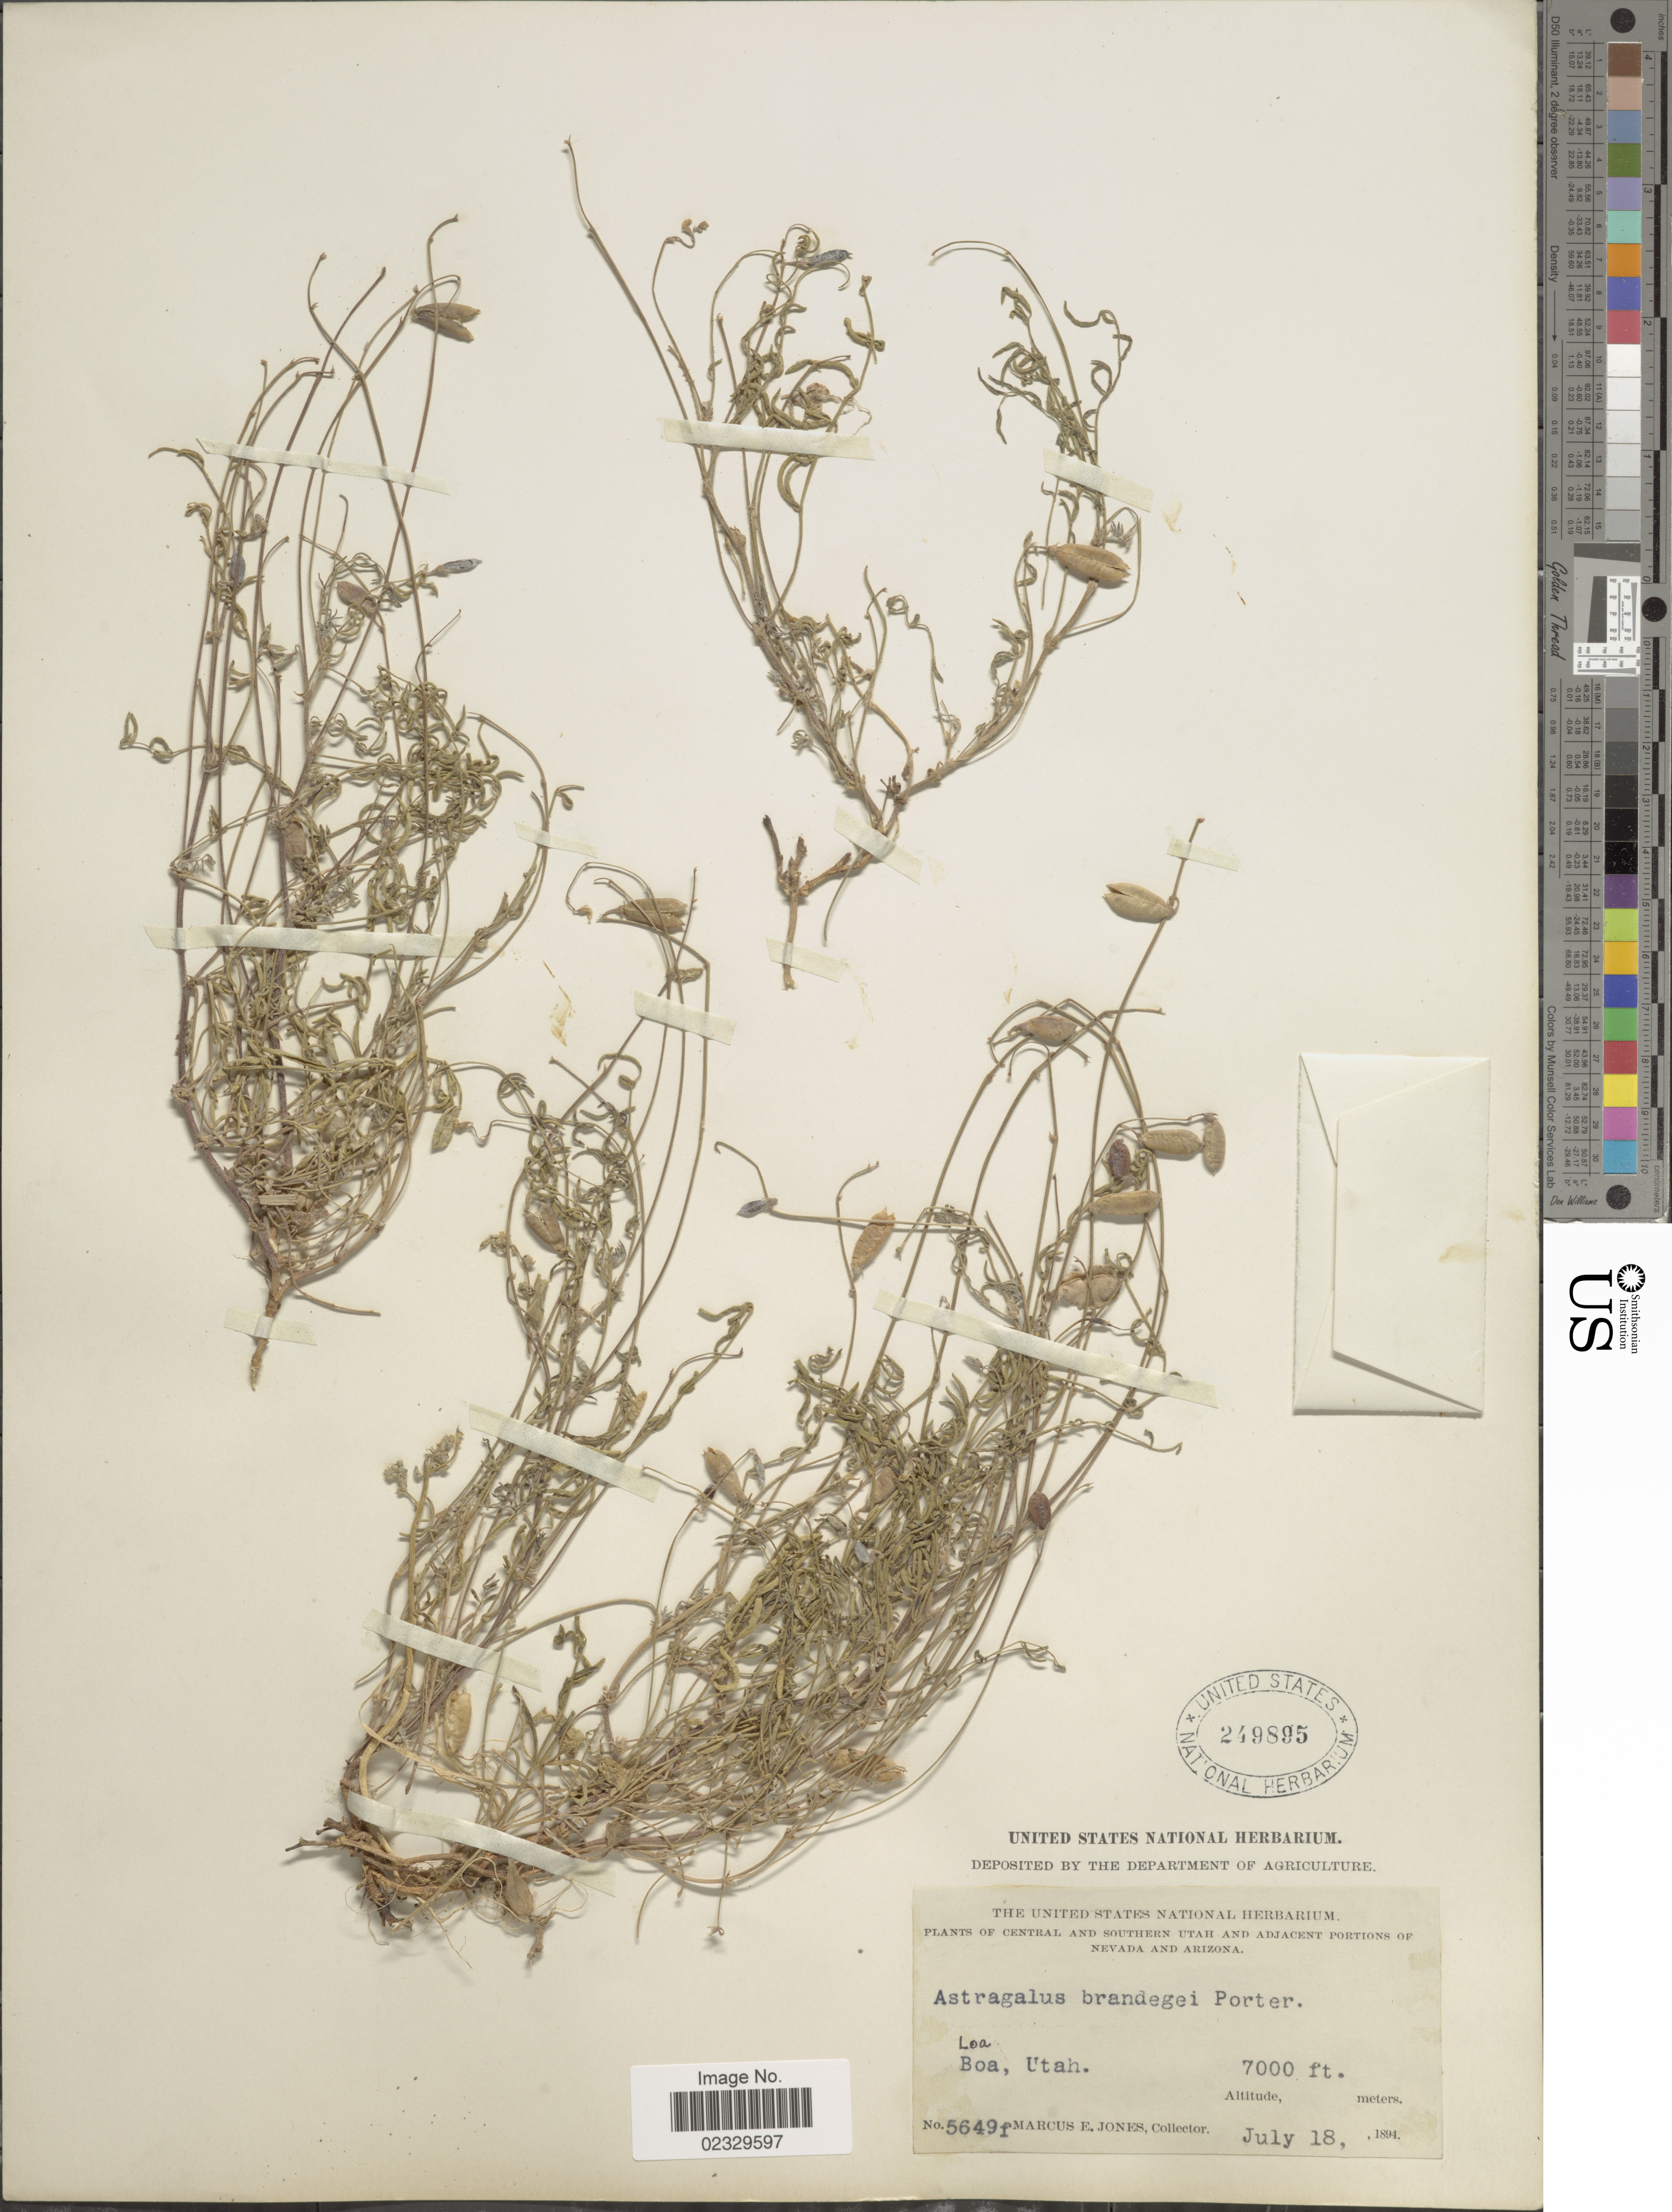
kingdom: Plantae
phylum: Tracheophyta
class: Magnoliopsida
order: Fabales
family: Fabaceae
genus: Astragalus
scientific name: Astragalus brandegei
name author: Porter ex A. Gray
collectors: M. E. Jones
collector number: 5649f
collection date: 1894-07-18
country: United States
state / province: Utah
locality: Central and Southern Utah. Loa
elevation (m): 2134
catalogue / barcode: US 249895